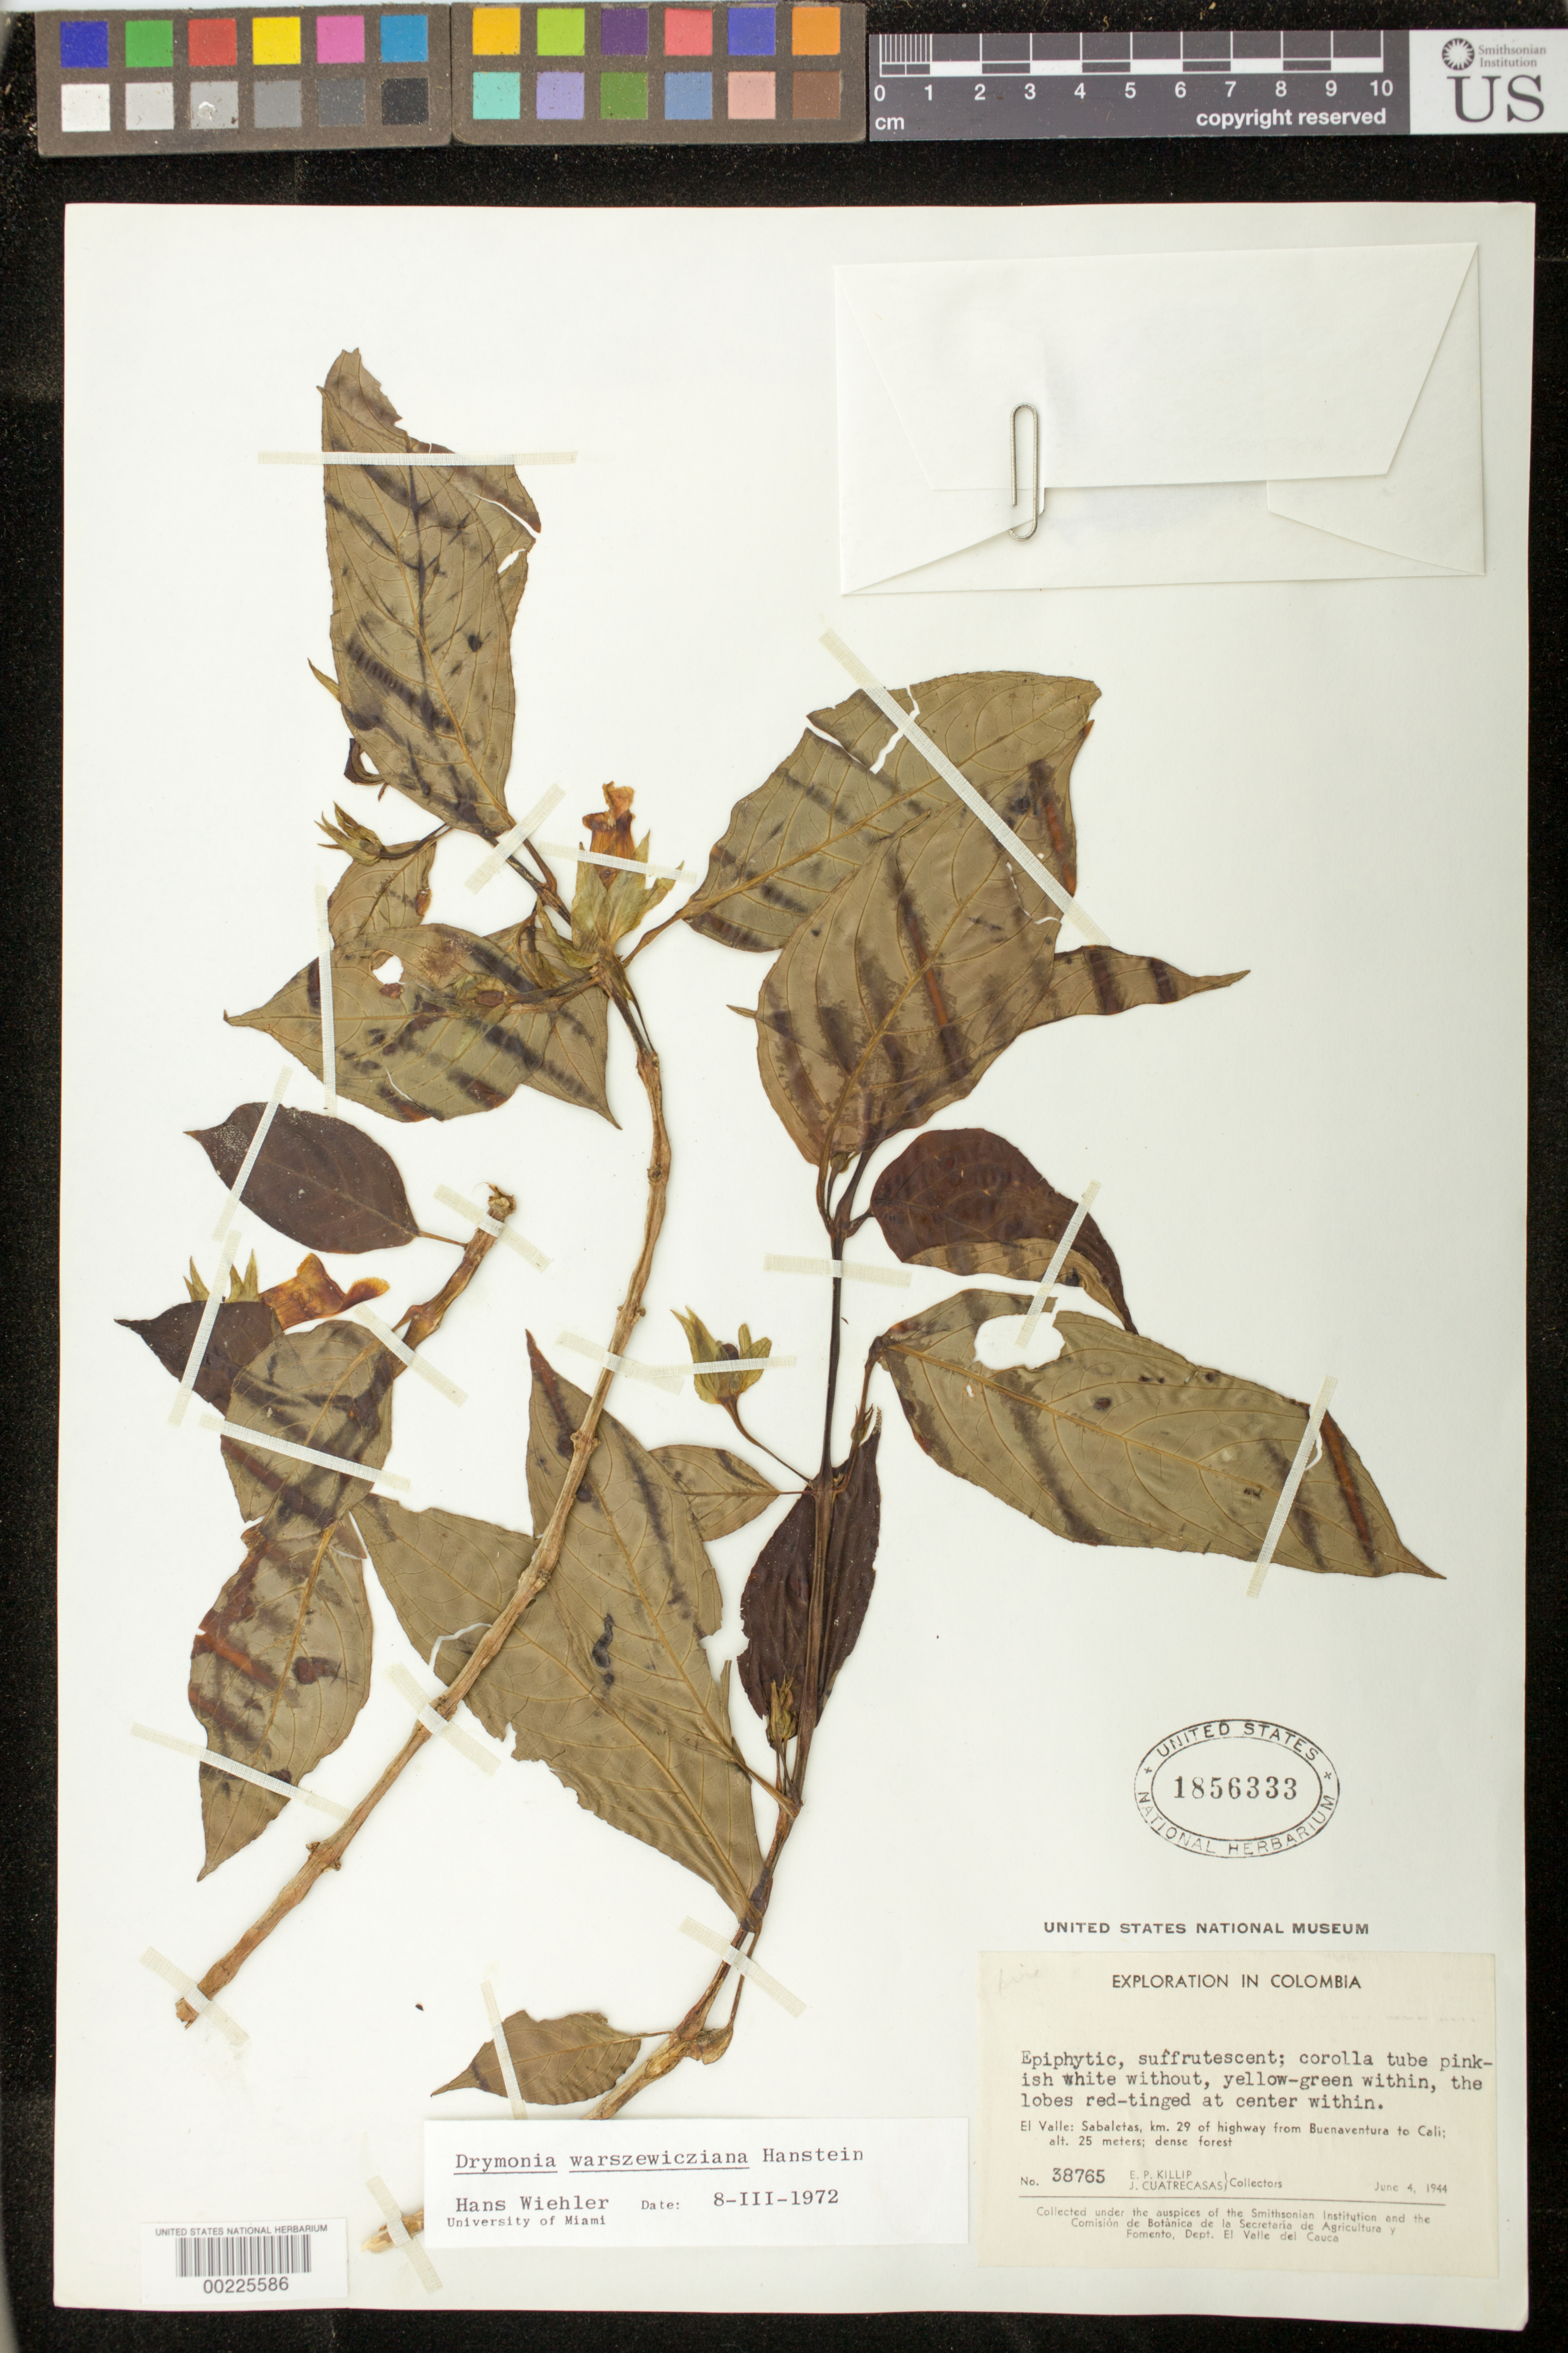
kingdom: Plantae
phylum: Tracheophyta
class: Magnoliopsida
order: Lamiales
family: Gesneriaceae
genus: Drymonia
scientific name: Drymonia warszewicziana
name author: Hanst.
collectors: E. P. Killip & J. Cuatrecasas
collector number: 38765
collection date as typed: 04 Jun 1944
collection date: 1944-06-04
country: Colombia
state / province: Valle del Cauca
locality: Sabaletas, km 29 of highway from Buenaventura to Cali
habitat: Dense forest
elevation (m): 25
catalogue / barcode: US 1856333